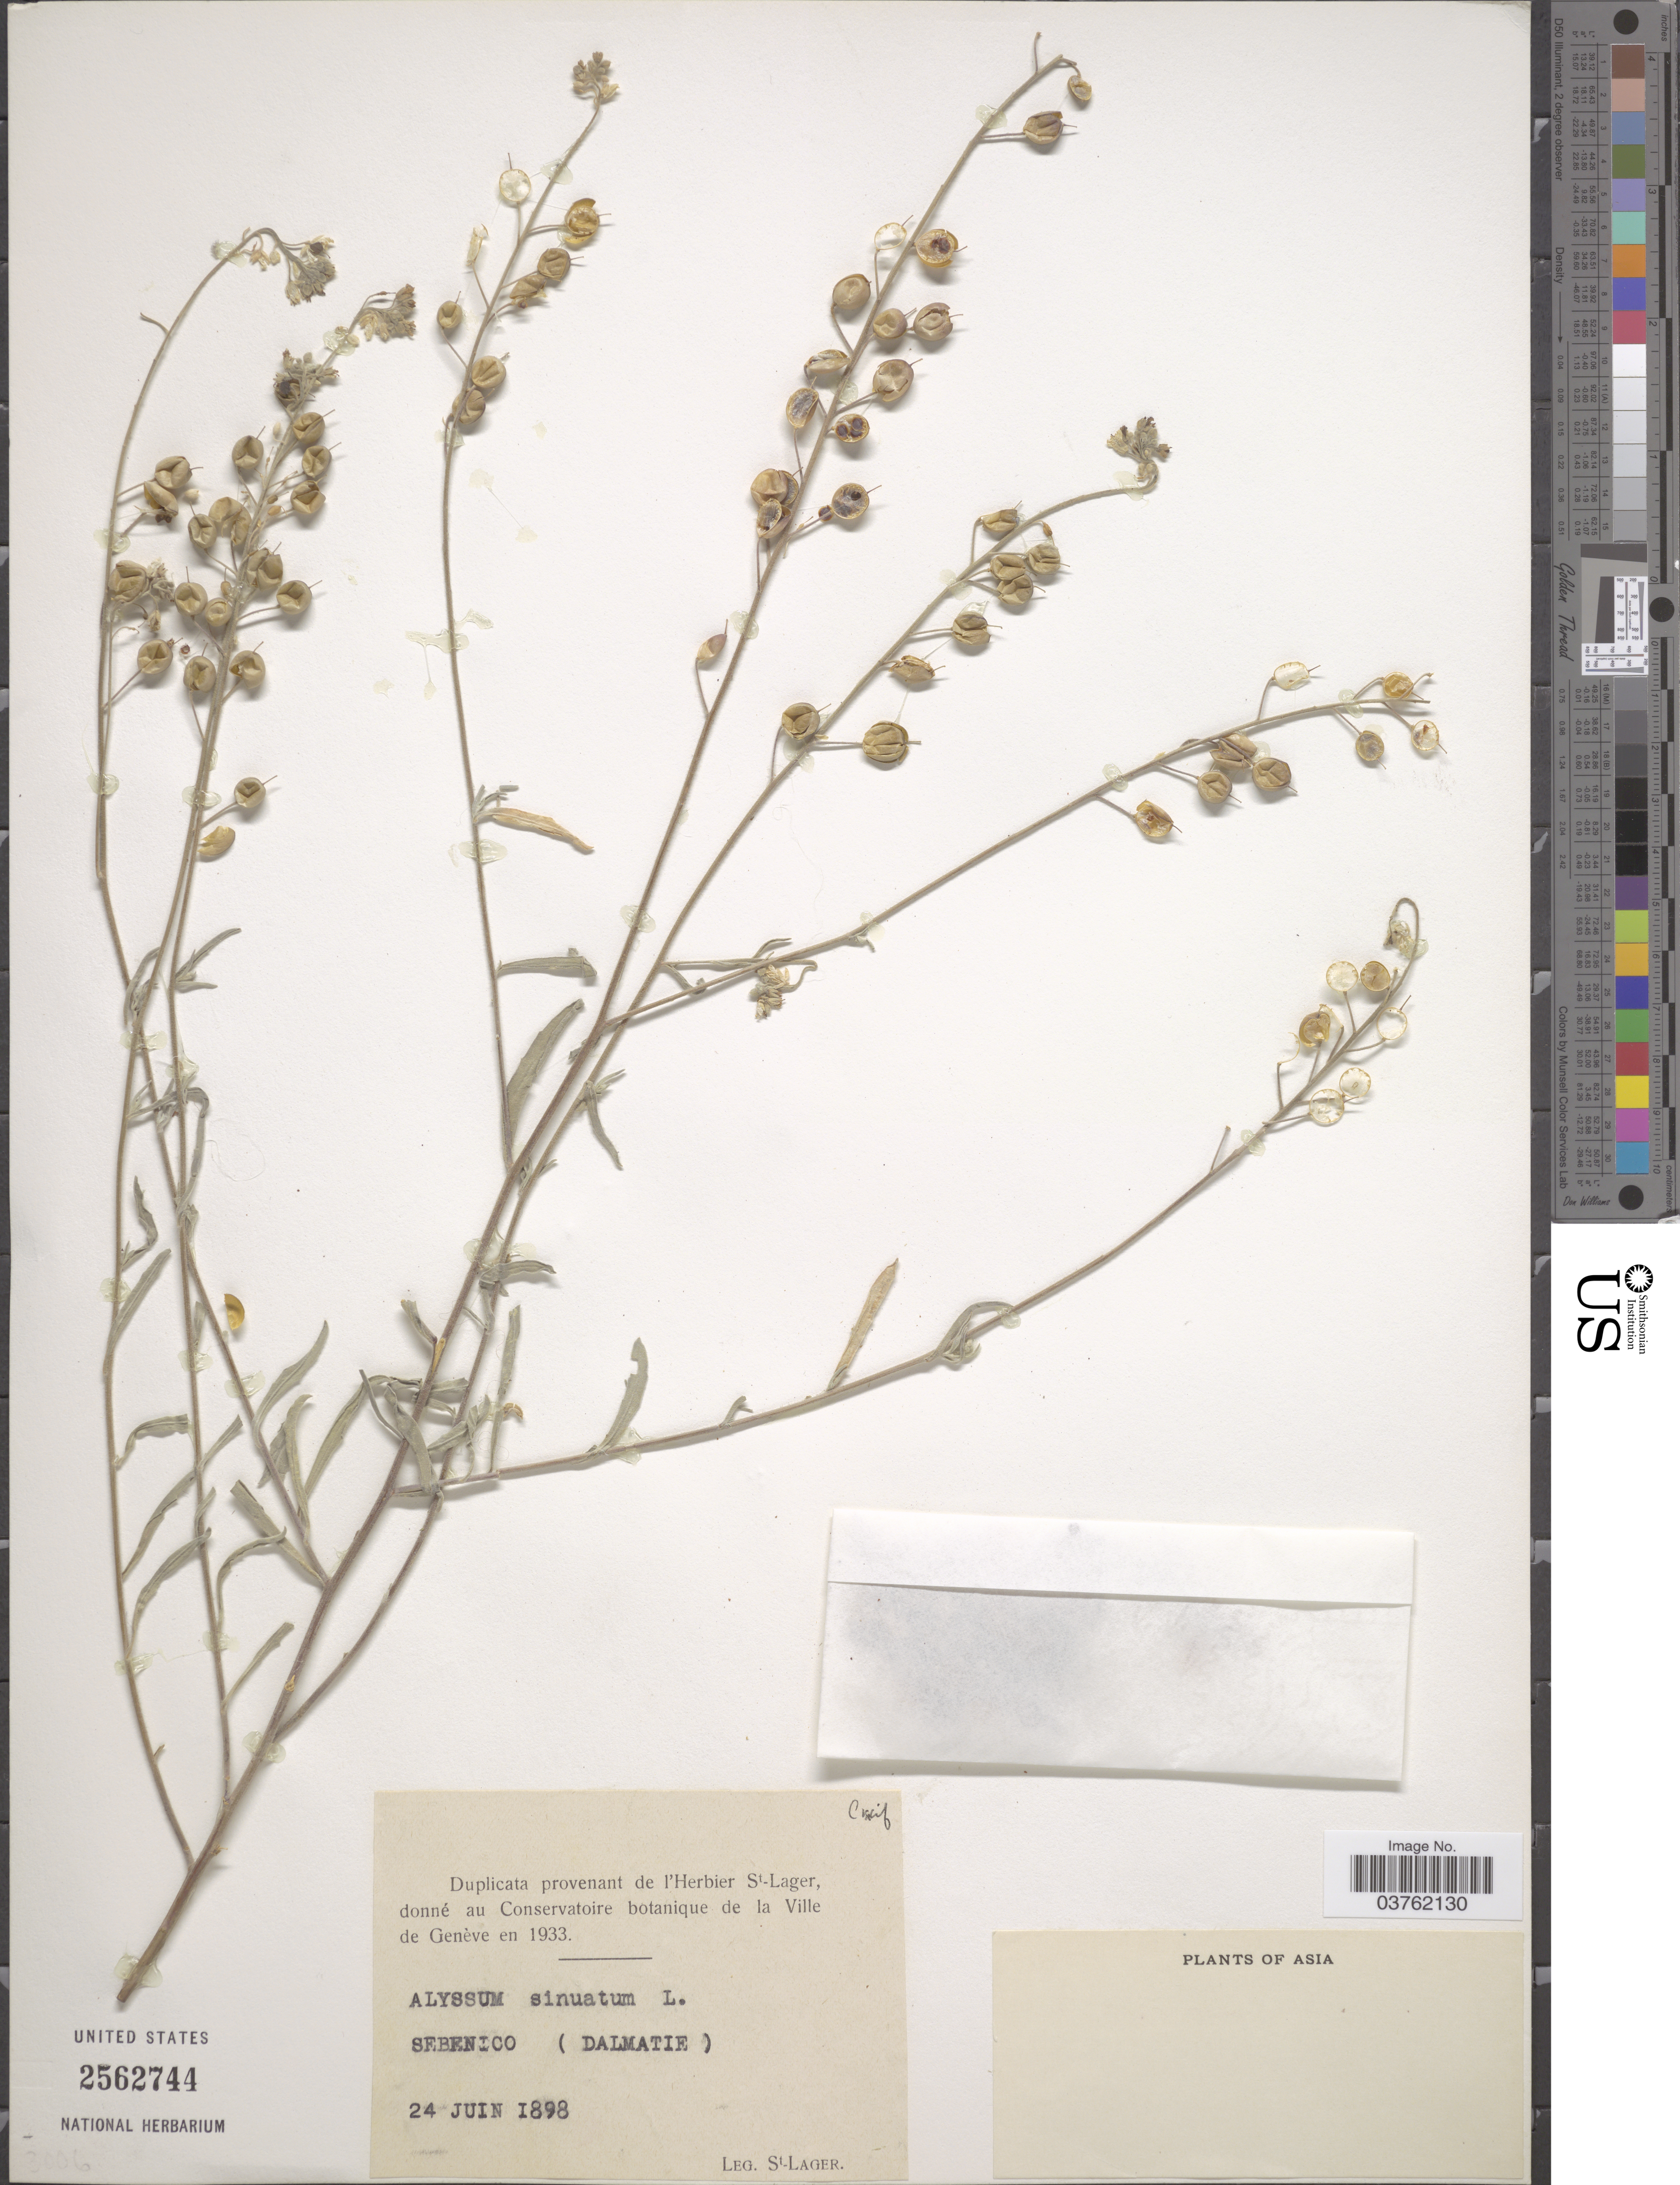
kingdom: Plantae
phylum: Tracheophyta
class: Magnoliopsida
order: Brassicales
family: Brassicaceae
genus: Alyssum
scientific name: Alyssum sinuatum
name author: L.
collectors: -. St. Lager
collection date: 1898-06-24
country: Switzerland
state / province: Genève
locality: Sebenico (Dalmatie). Asia.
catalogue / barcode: US 2562744